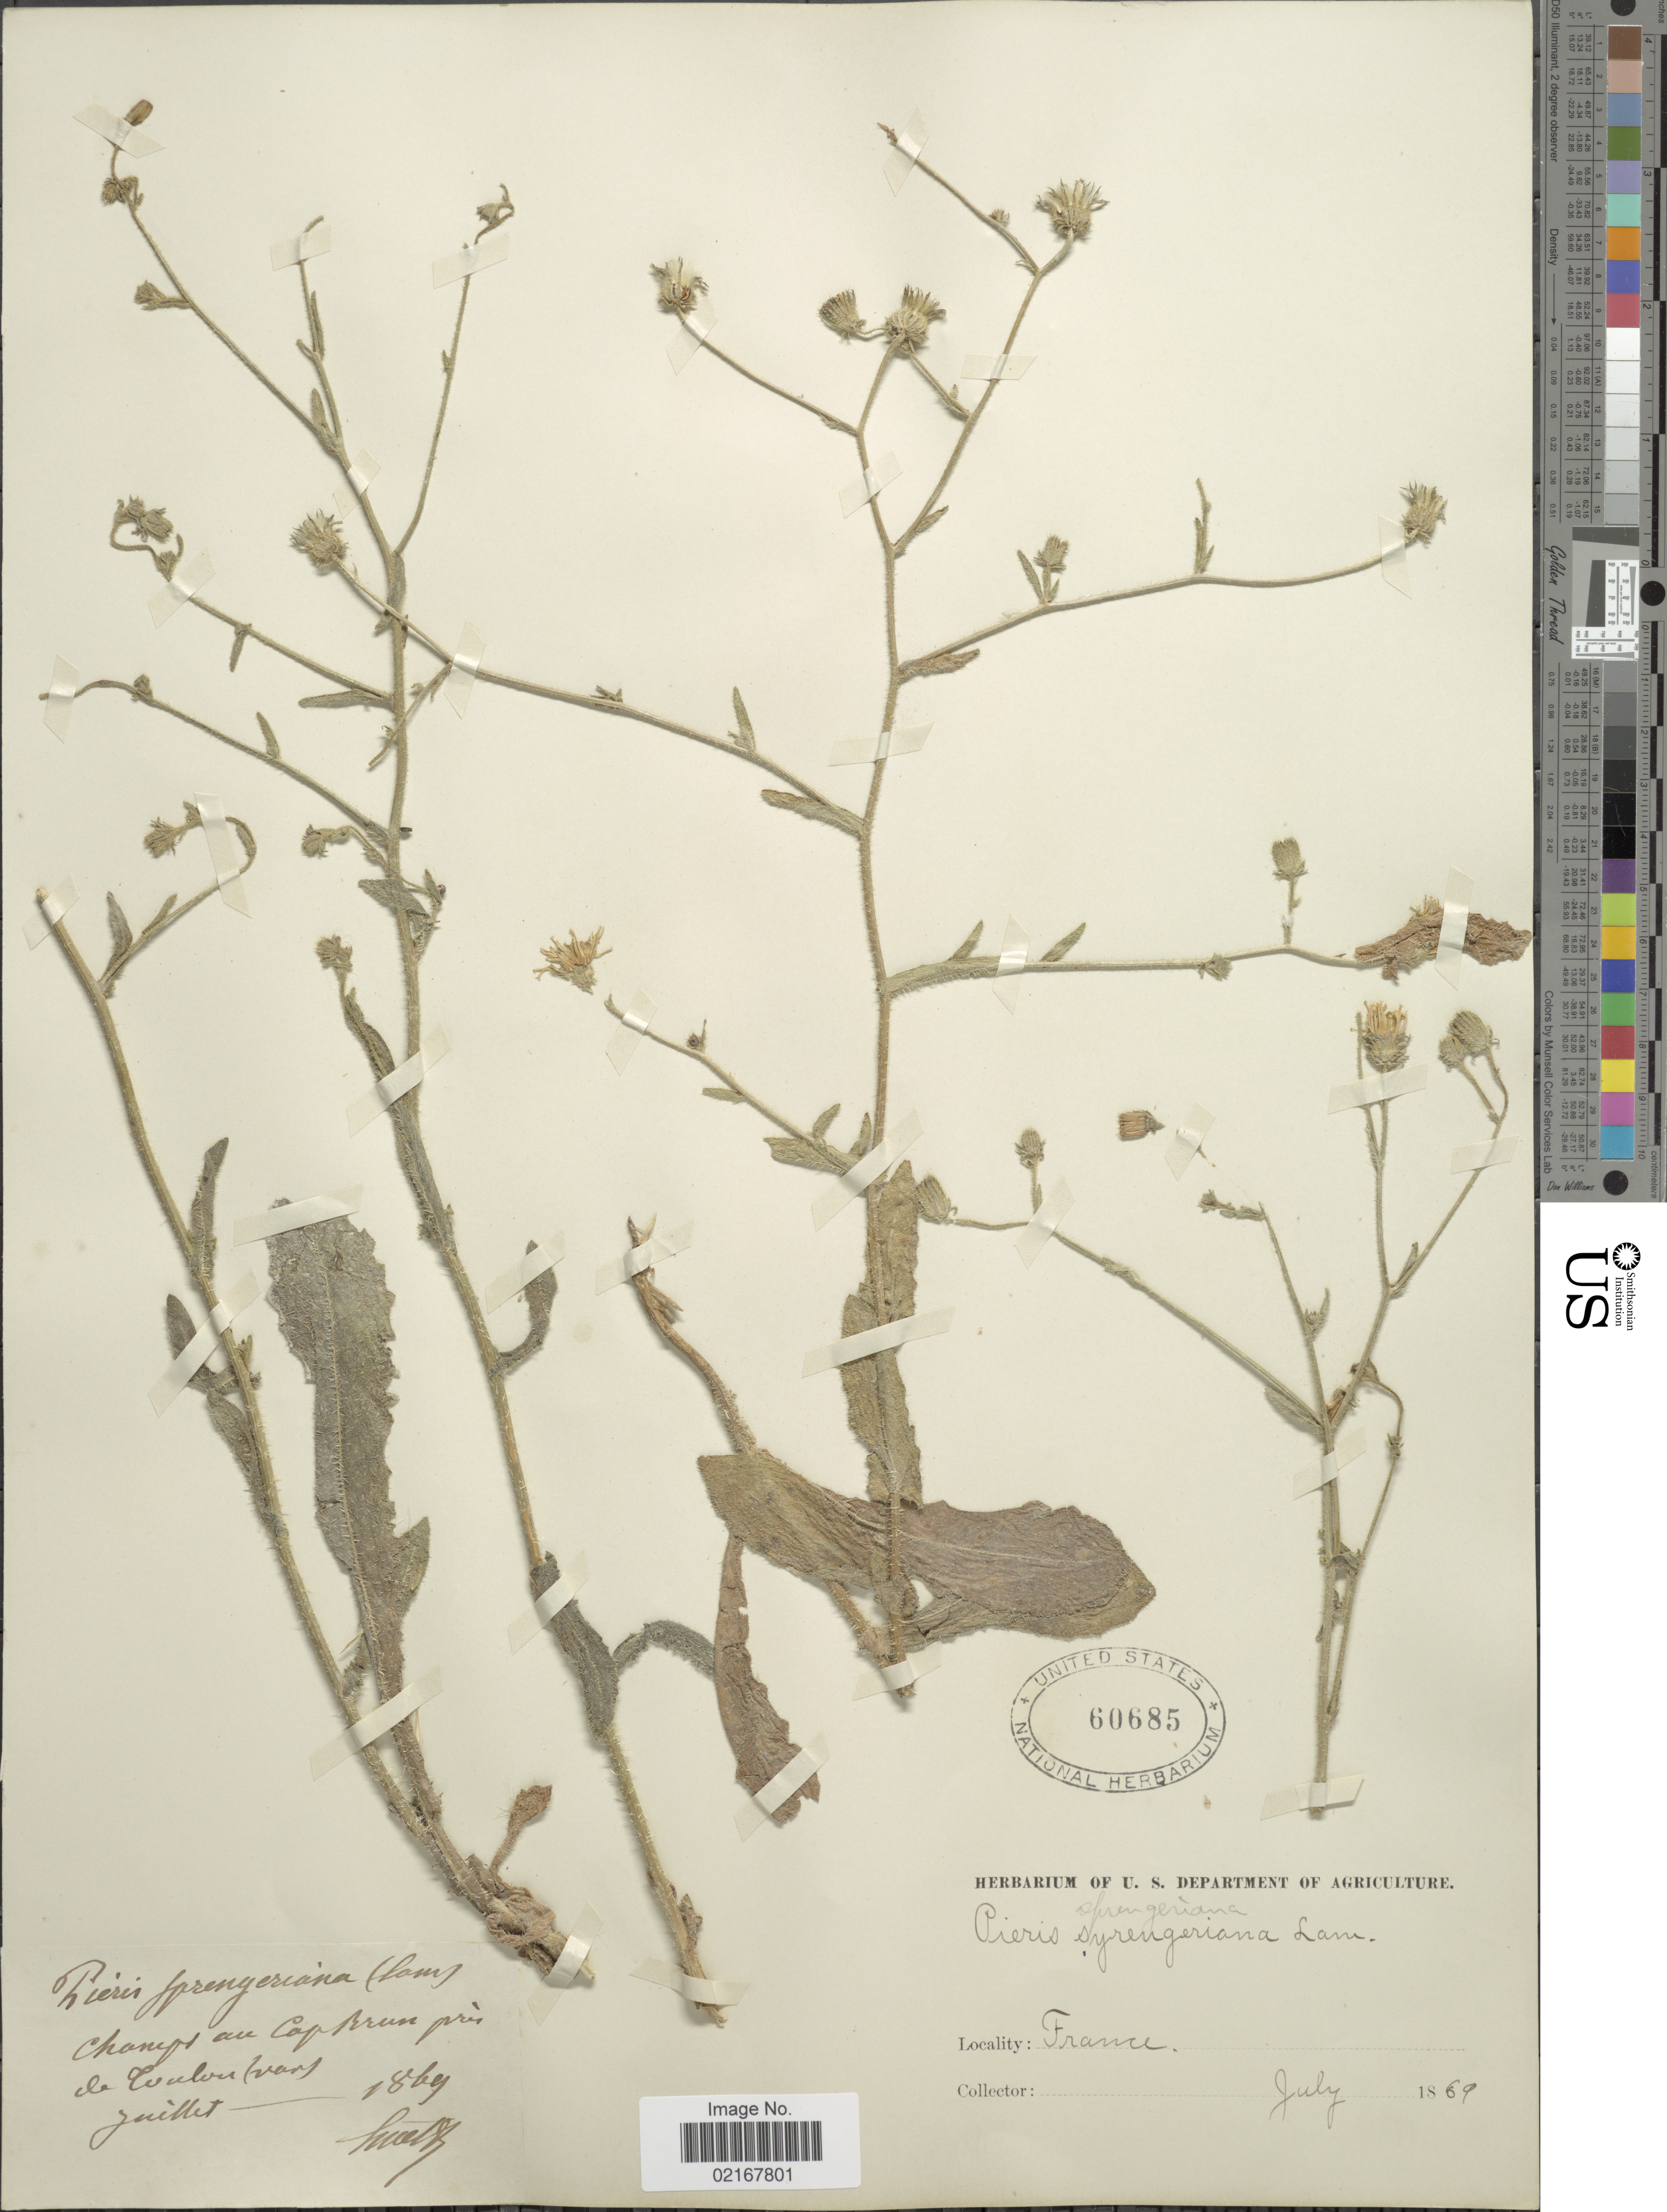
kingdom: Plantae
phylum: Tracheophyta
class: Magnoliopsida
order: Asterales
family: Asteraceae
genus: Crepis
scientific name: Crepis sprengeriana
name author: (L.) All.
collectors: -. Huet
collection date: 1869-07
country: France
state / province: Provence-Alpes-Côte d'Azur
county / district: Var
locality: Champs au Cap Brun pres de Toulun (var) [interpreted]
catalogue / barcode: US 60685